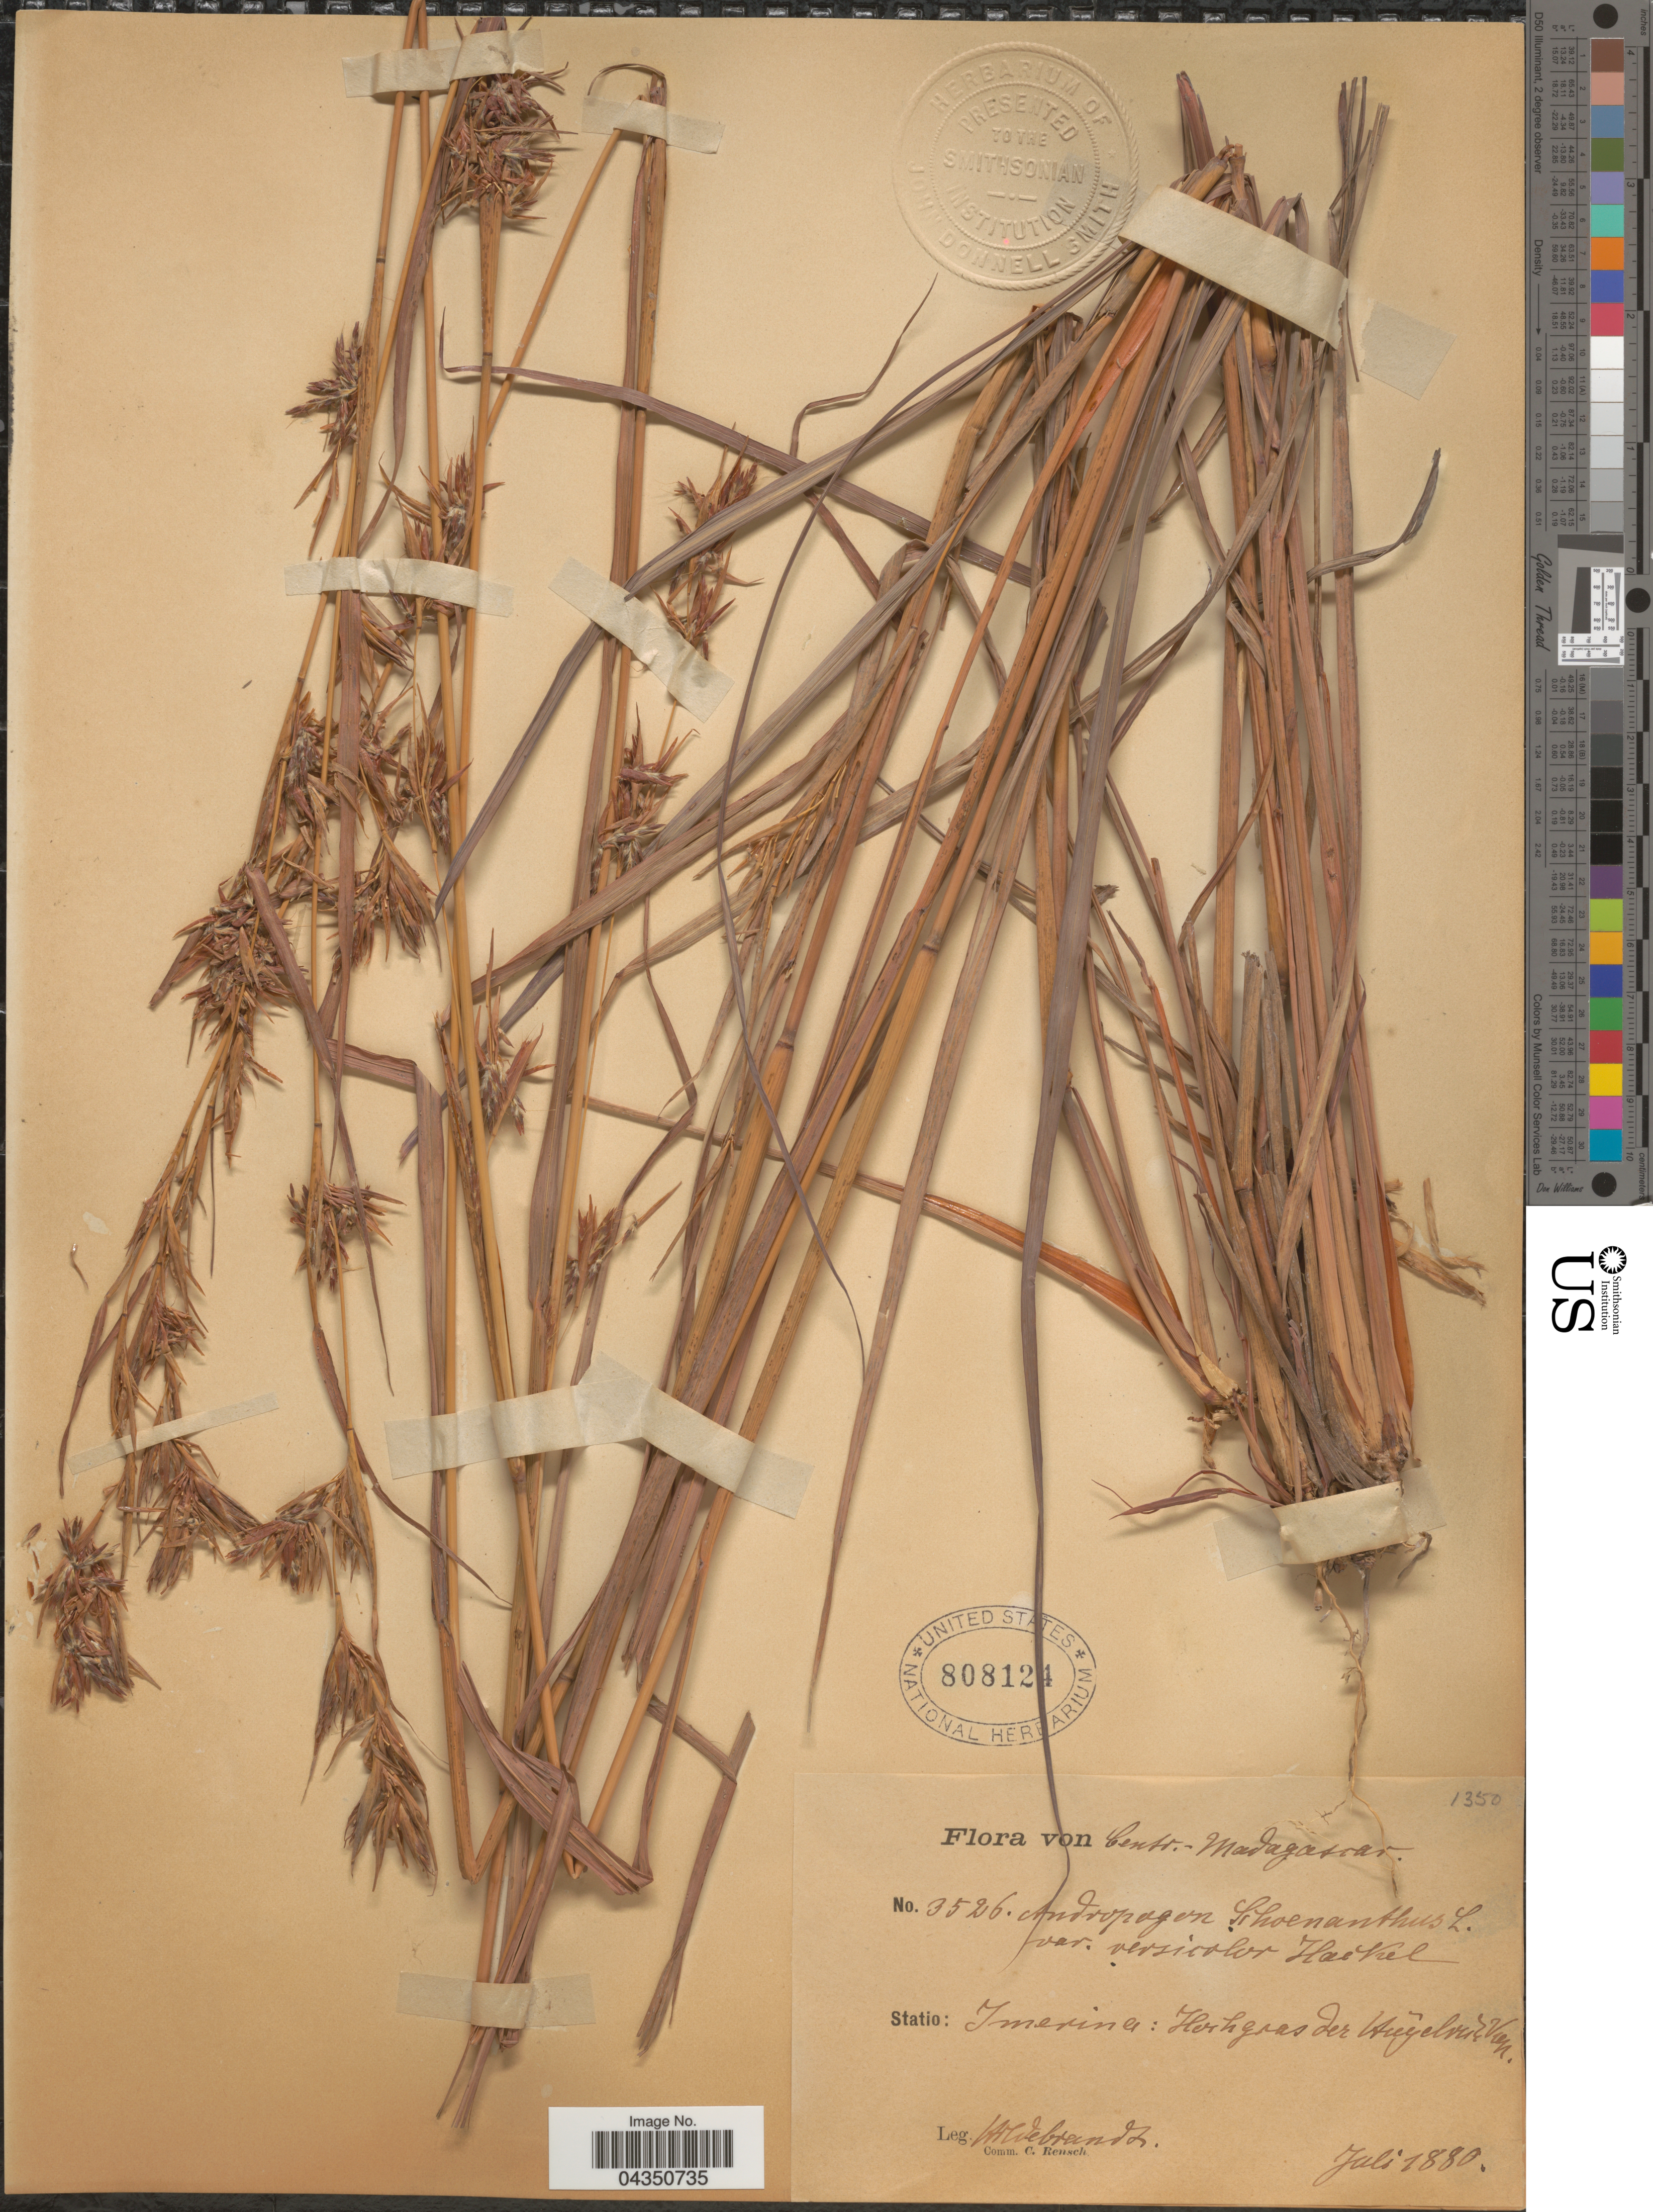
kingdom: Plantae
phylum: Tracheophyta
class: Liliopsida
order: Poales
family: Poaceae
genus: Cymbopogon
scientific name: Cymbopogon sp.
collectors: J. Hildebrandt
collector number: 3526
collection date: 1880-07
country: Madagascar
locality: Centr. Madagascar. Statio: Imerina: Hochgras der Hugelrucken.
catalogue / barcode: US 808124